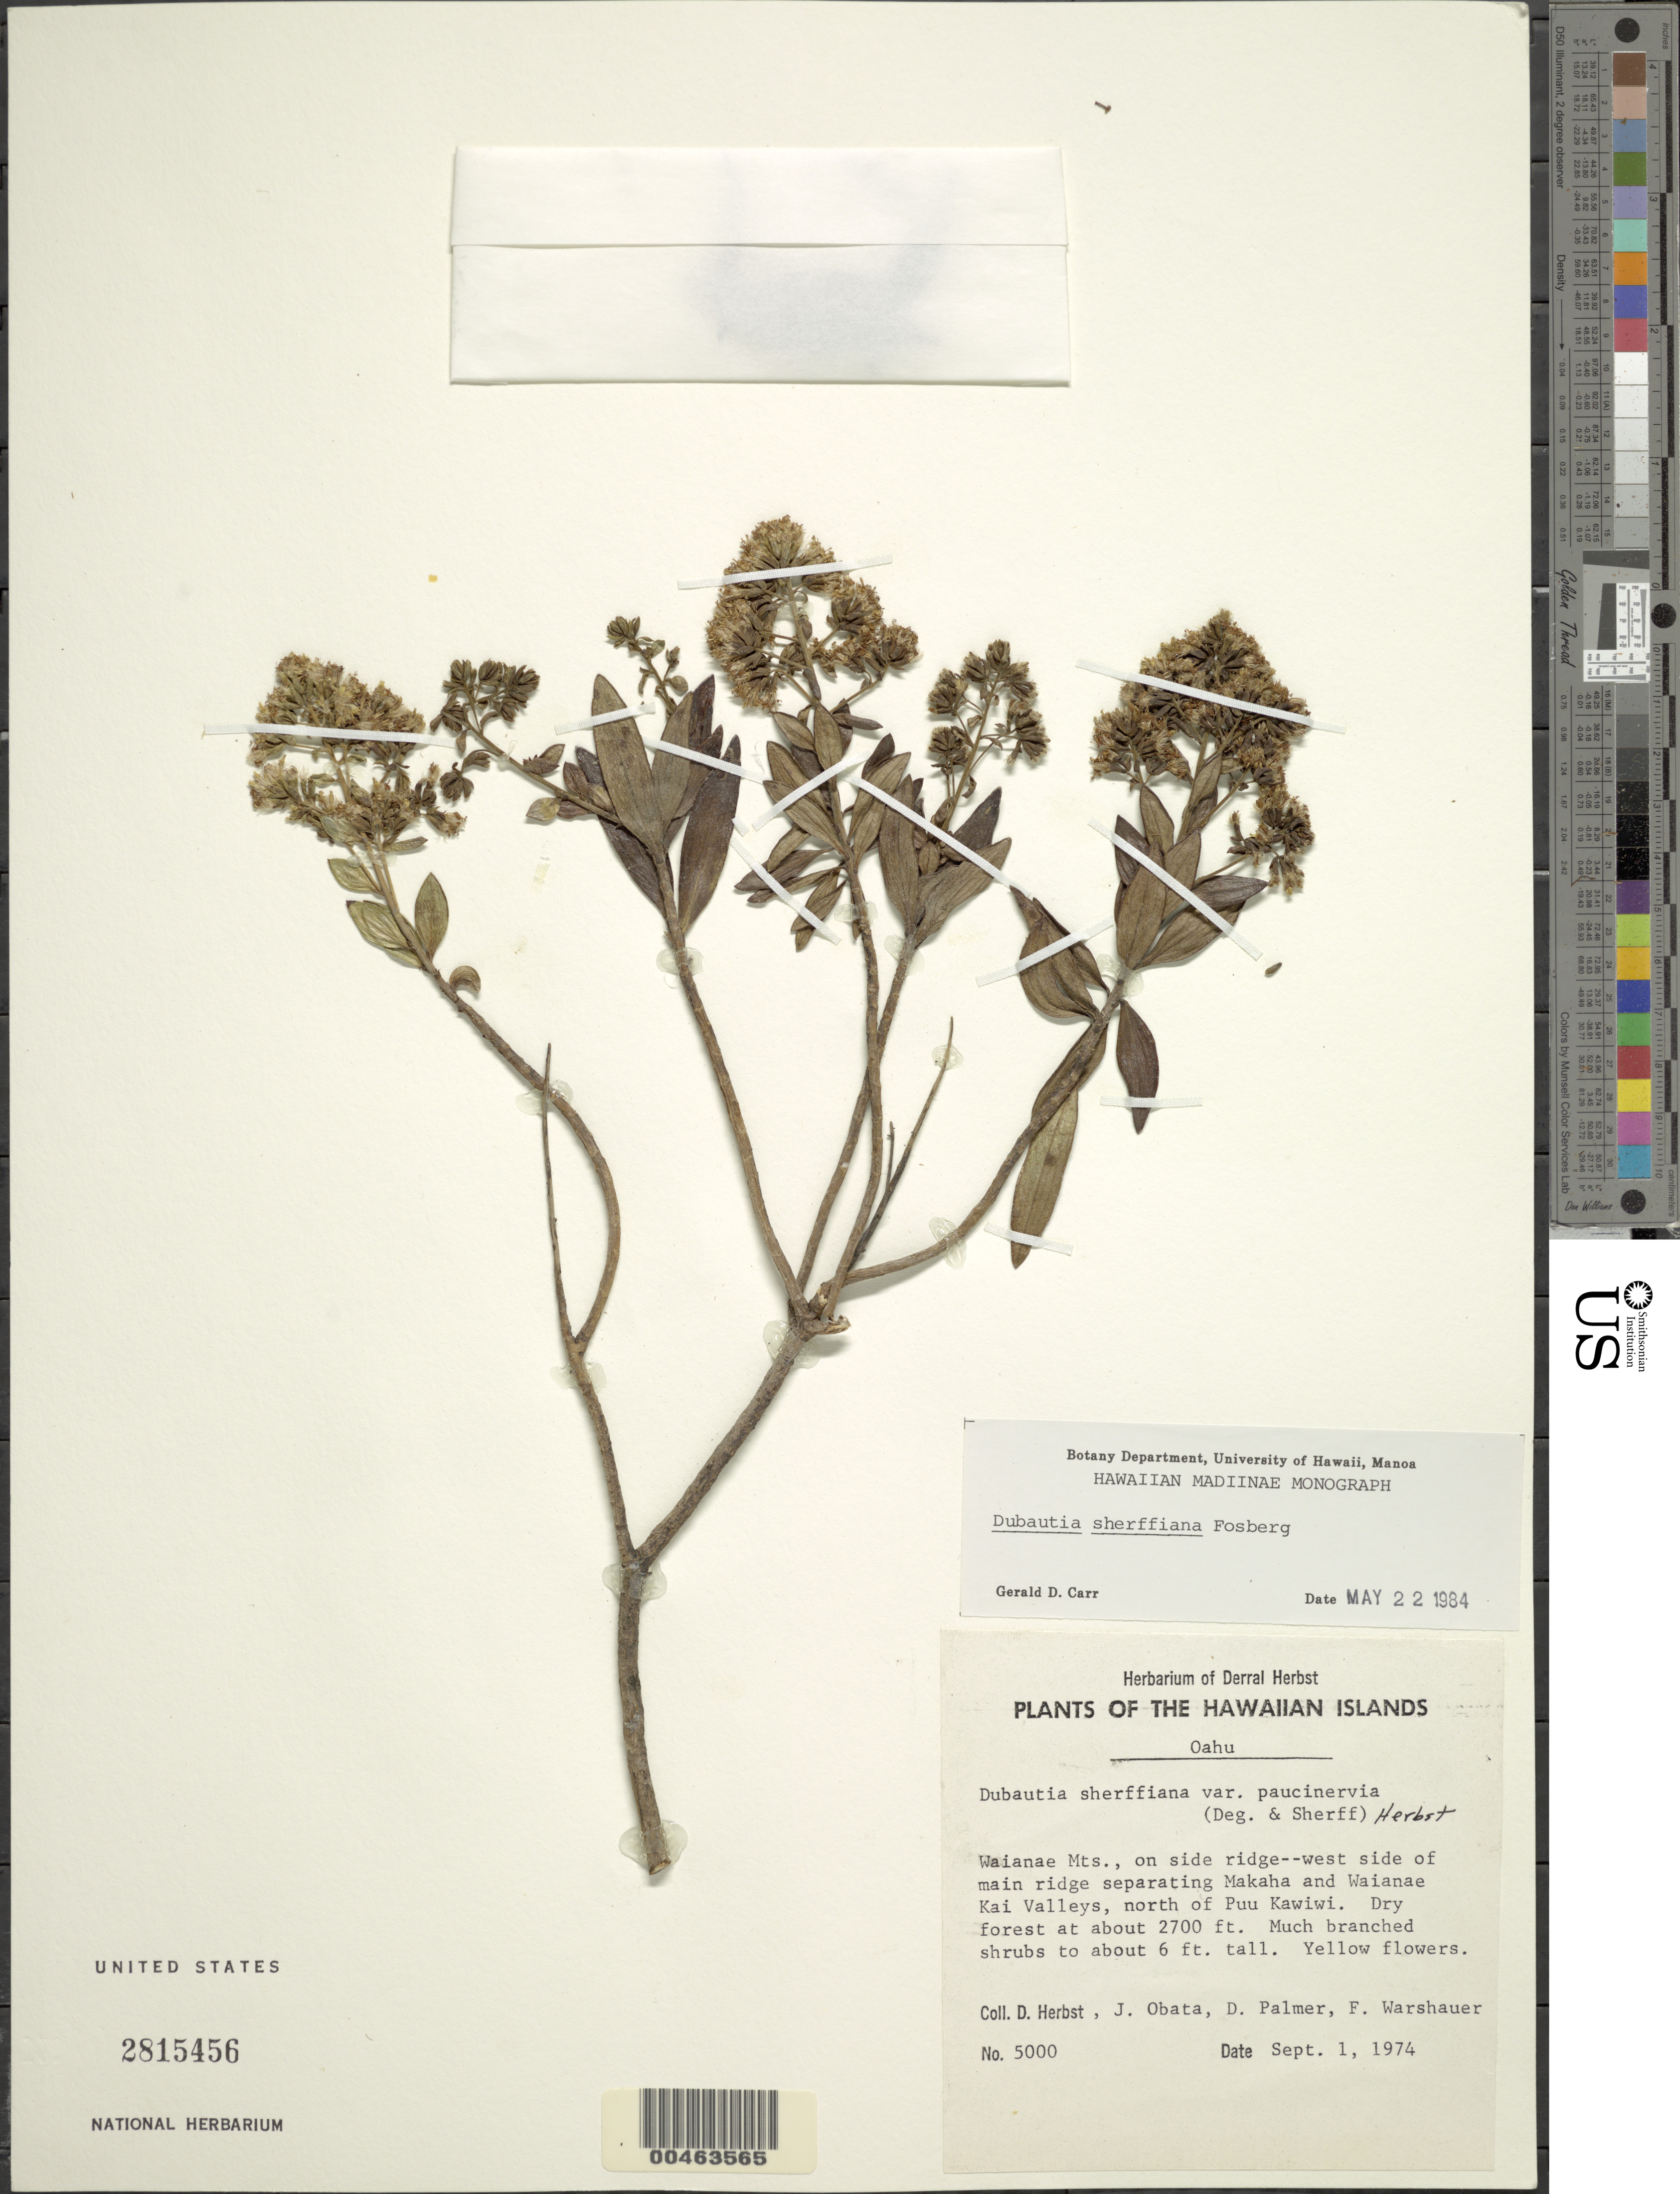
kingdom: Plantae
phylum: Tracheophyta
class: Magnoliopsida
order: Asterales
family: Asteraceae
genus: Dubautia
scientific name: Dubautia sherffiana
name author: Fosberg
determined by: Carr, G. D.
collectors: D. R. Herbst, J. Obata, D. Palmer & F. Warshauer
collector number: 5000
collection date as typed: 1 Sep 1974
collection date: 1974-09-01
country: United States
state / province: Hawaii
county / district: Honolulu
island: Oahu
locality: Waianae Mts., on side ridge--west side of main ridge separating Makaha and Waianae Kai Valleys, north of Puu Kawiwi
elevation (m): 823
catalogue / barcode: US 2815456